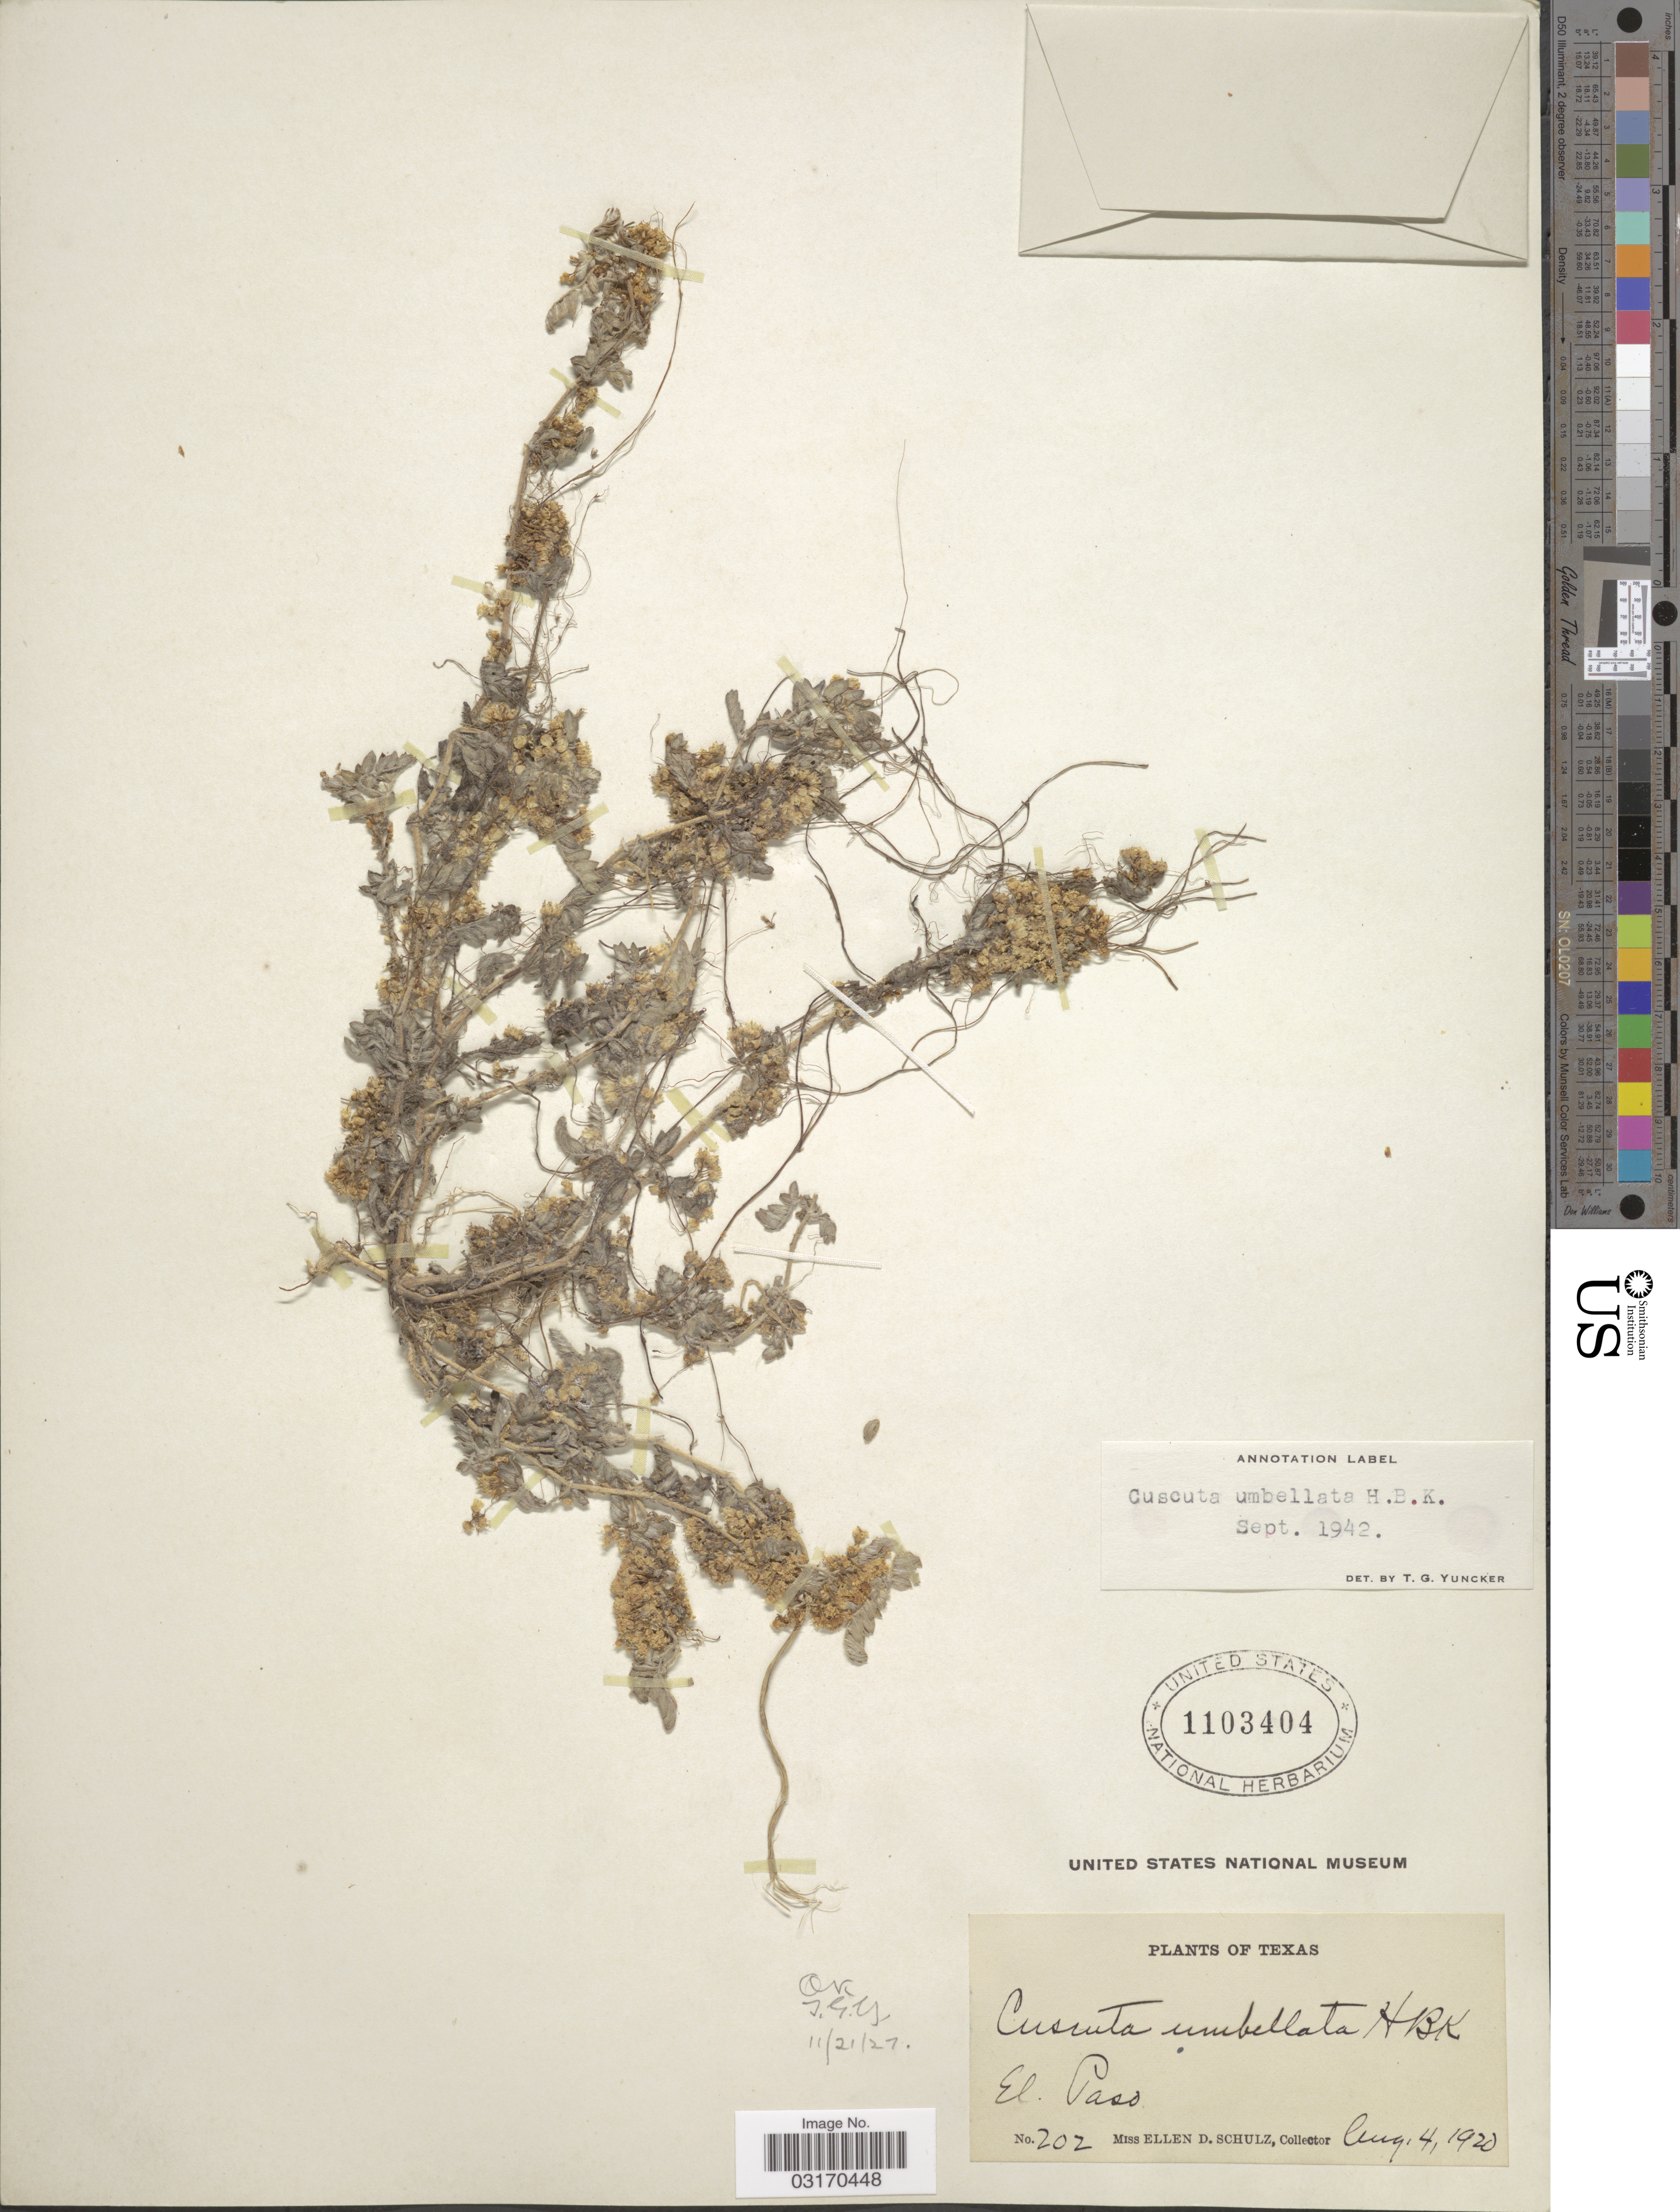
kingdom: Plantae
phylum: Tracheophyta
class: Magnoliopsida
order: Solanales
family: Convolvulaceae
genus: Cuscuta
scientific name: Cuscuta umbellata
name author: Kunth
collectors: E. D. Schulz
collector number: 202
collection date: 1920-08-04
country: United States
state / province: Texas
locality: El Paso.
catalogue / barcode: US 1103404